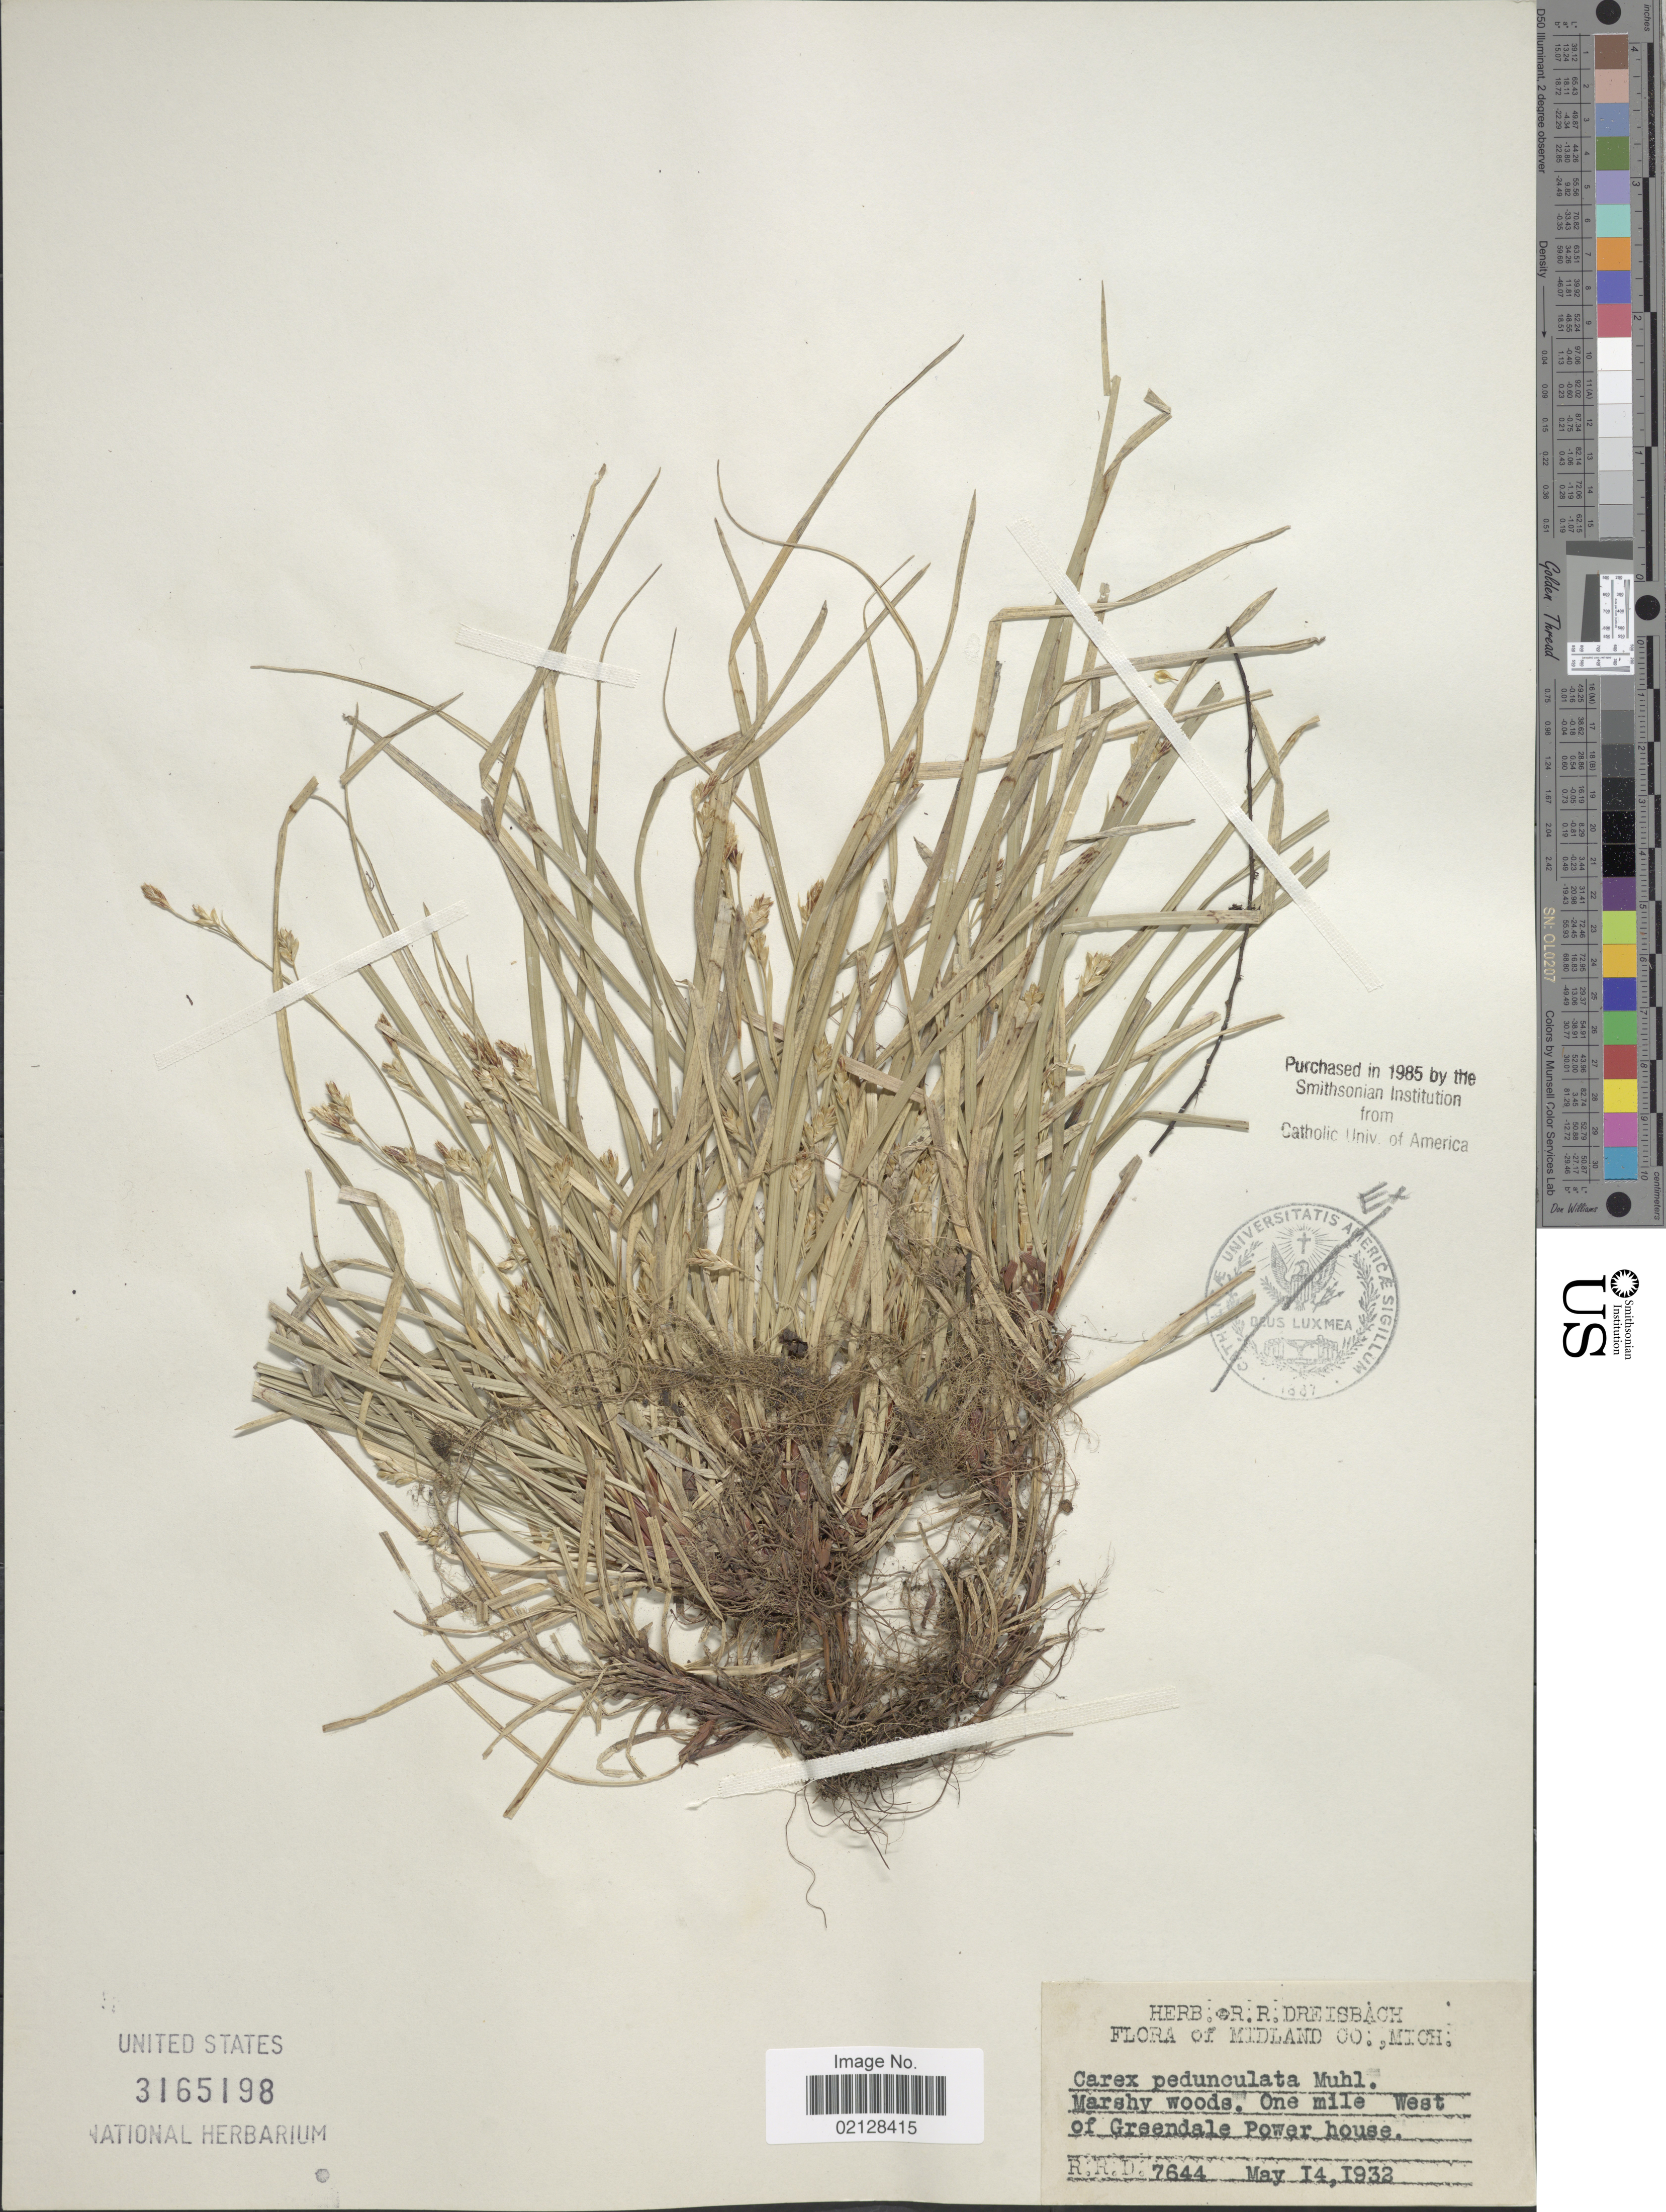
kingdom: Plantae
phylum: Tracheophyta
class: Liliopsida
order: Poales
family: Cyperaceae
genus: Carex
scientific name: Carex pedunculata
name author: Muhl. ex Willd.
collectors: R. Dreisbach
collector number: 7644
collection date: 1932-05-14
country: United States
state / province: Michigan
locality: Midland Co., Mich., Marshy woods, One mile West of Greendale Power House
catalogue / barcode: US 3165198